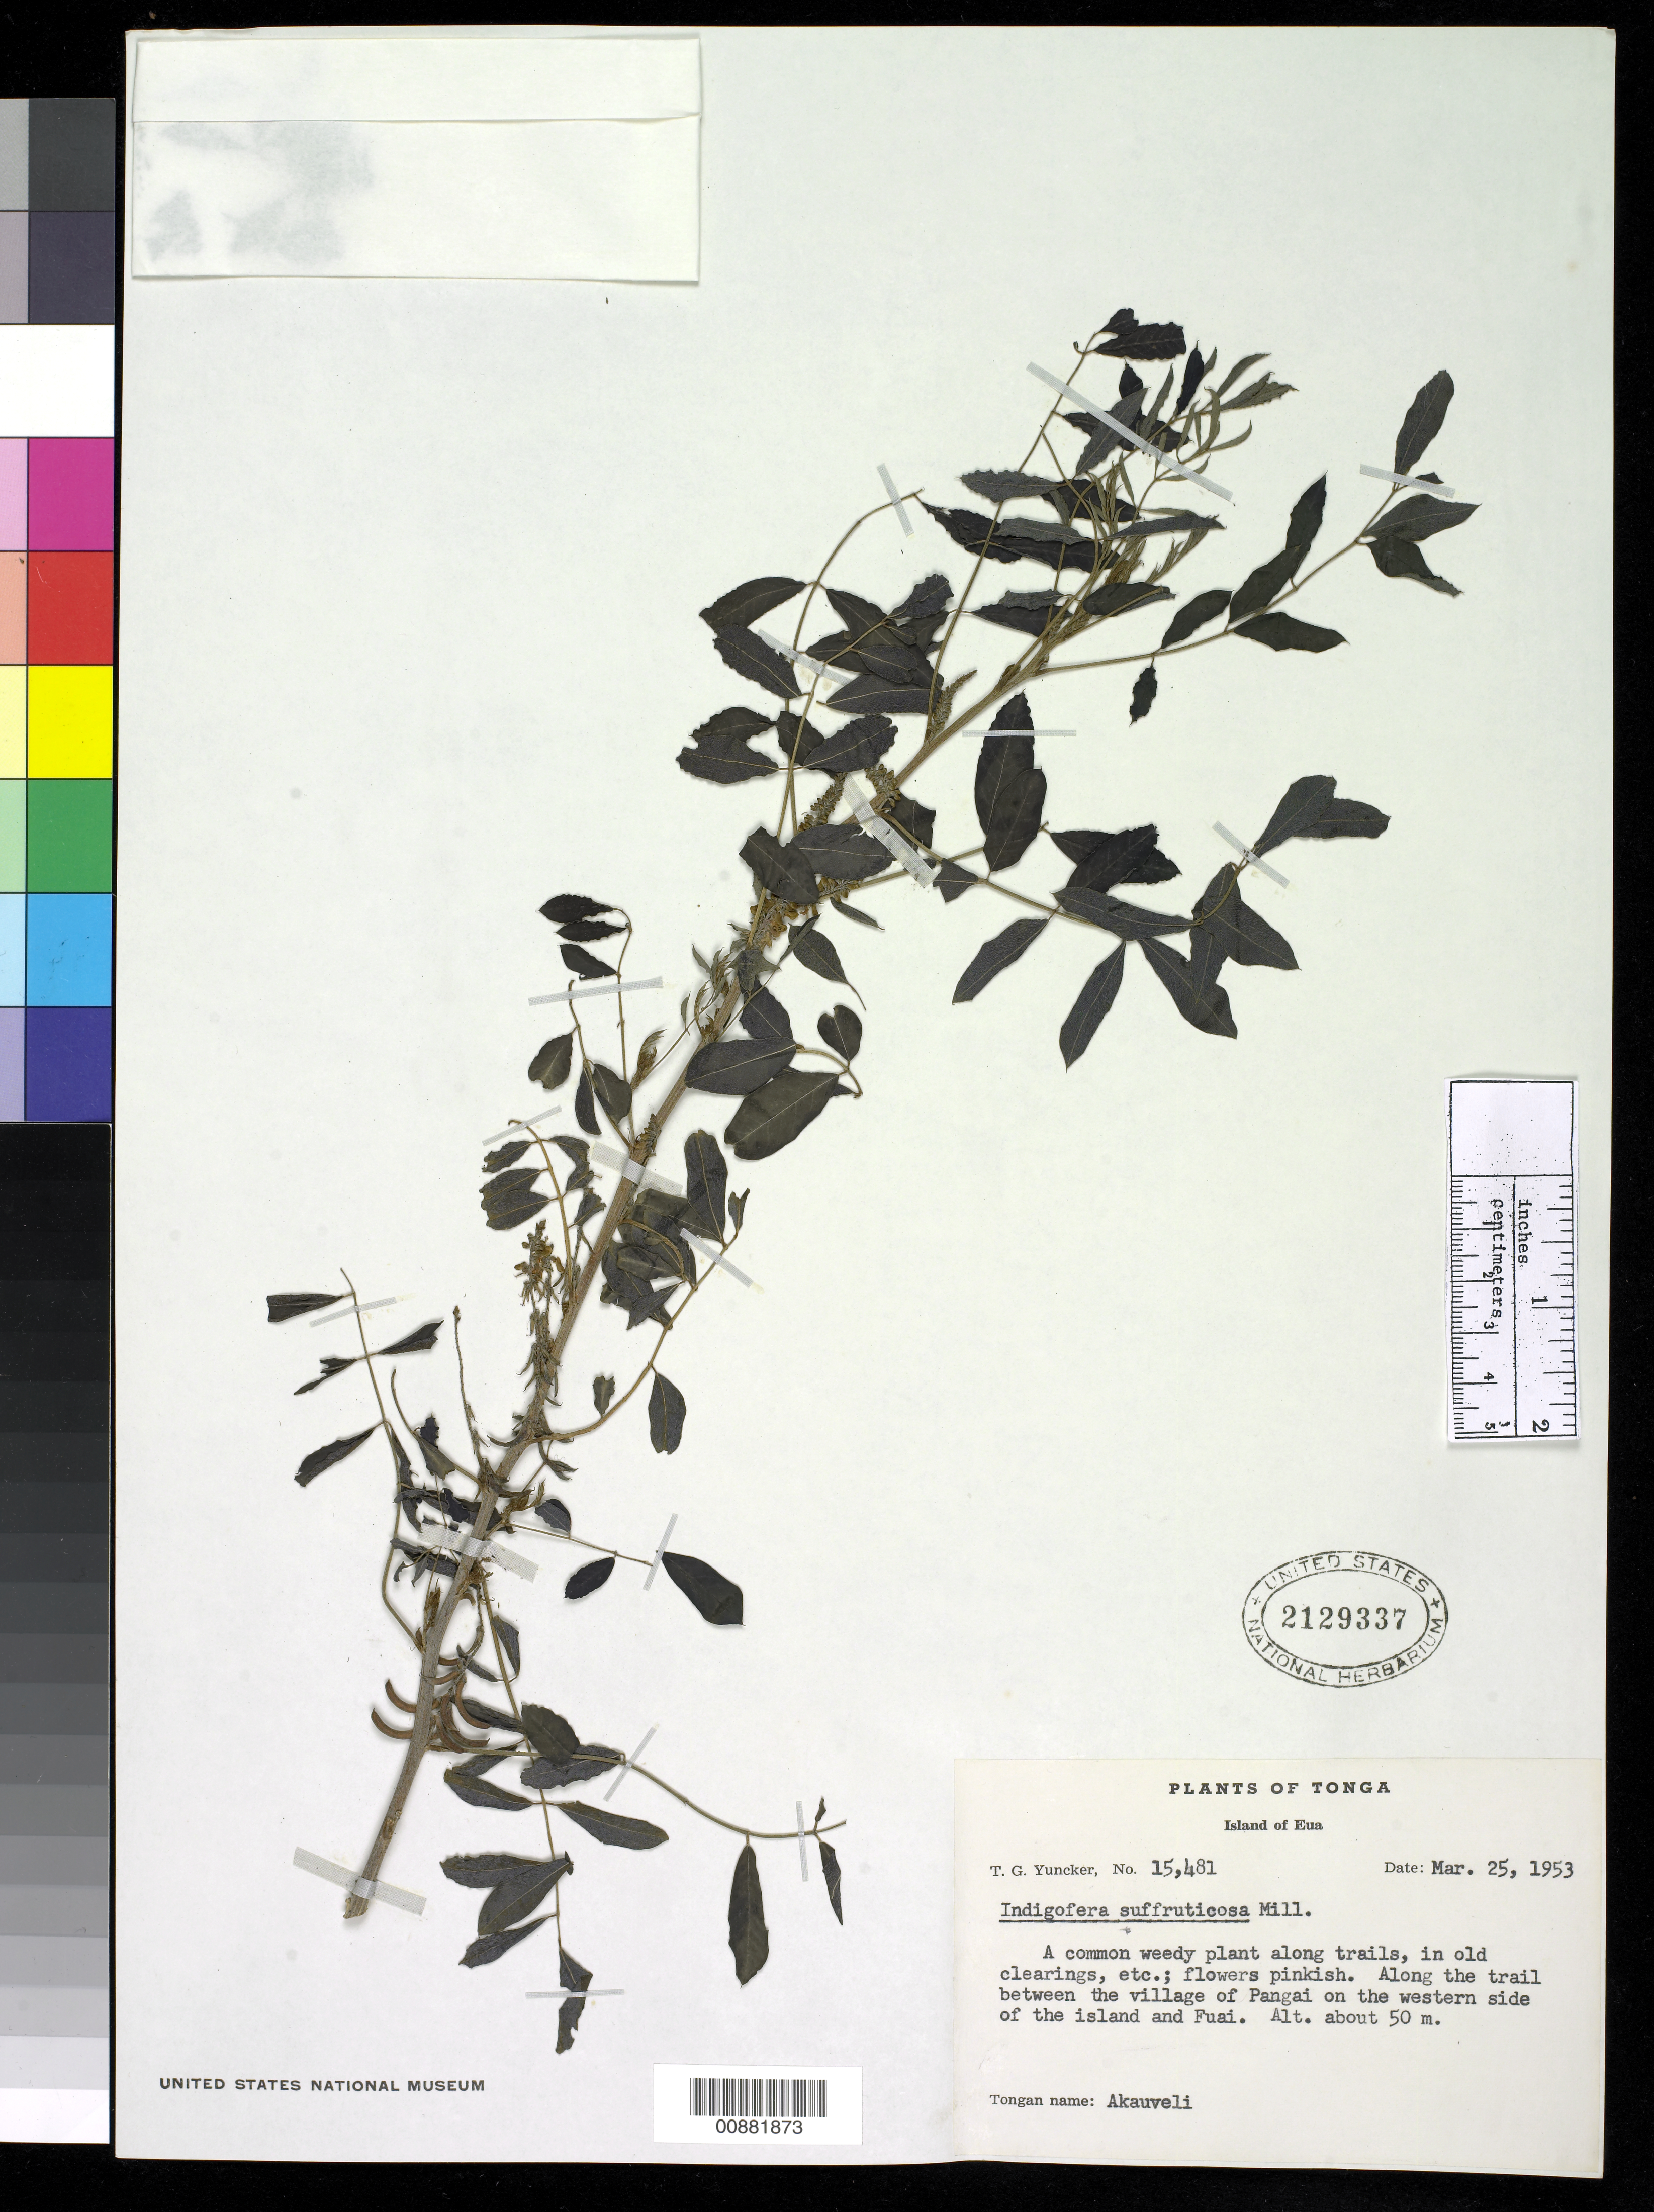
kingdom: Plantae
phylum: Tracheophyta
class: Magnoliopsida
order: Fabales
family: Fabaceae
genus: Indigofera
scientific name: Indigofera suffruticosa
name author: Mill.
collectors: T. G. Yuncker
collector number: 15481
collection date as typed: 25 Mar 1953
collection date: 1953-03-25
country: Tonga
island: Eua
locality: Along trail betw village of Pangai on W side island & Fuai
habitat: Along trails & in old clearings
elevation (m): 50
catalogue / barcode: US 2129337